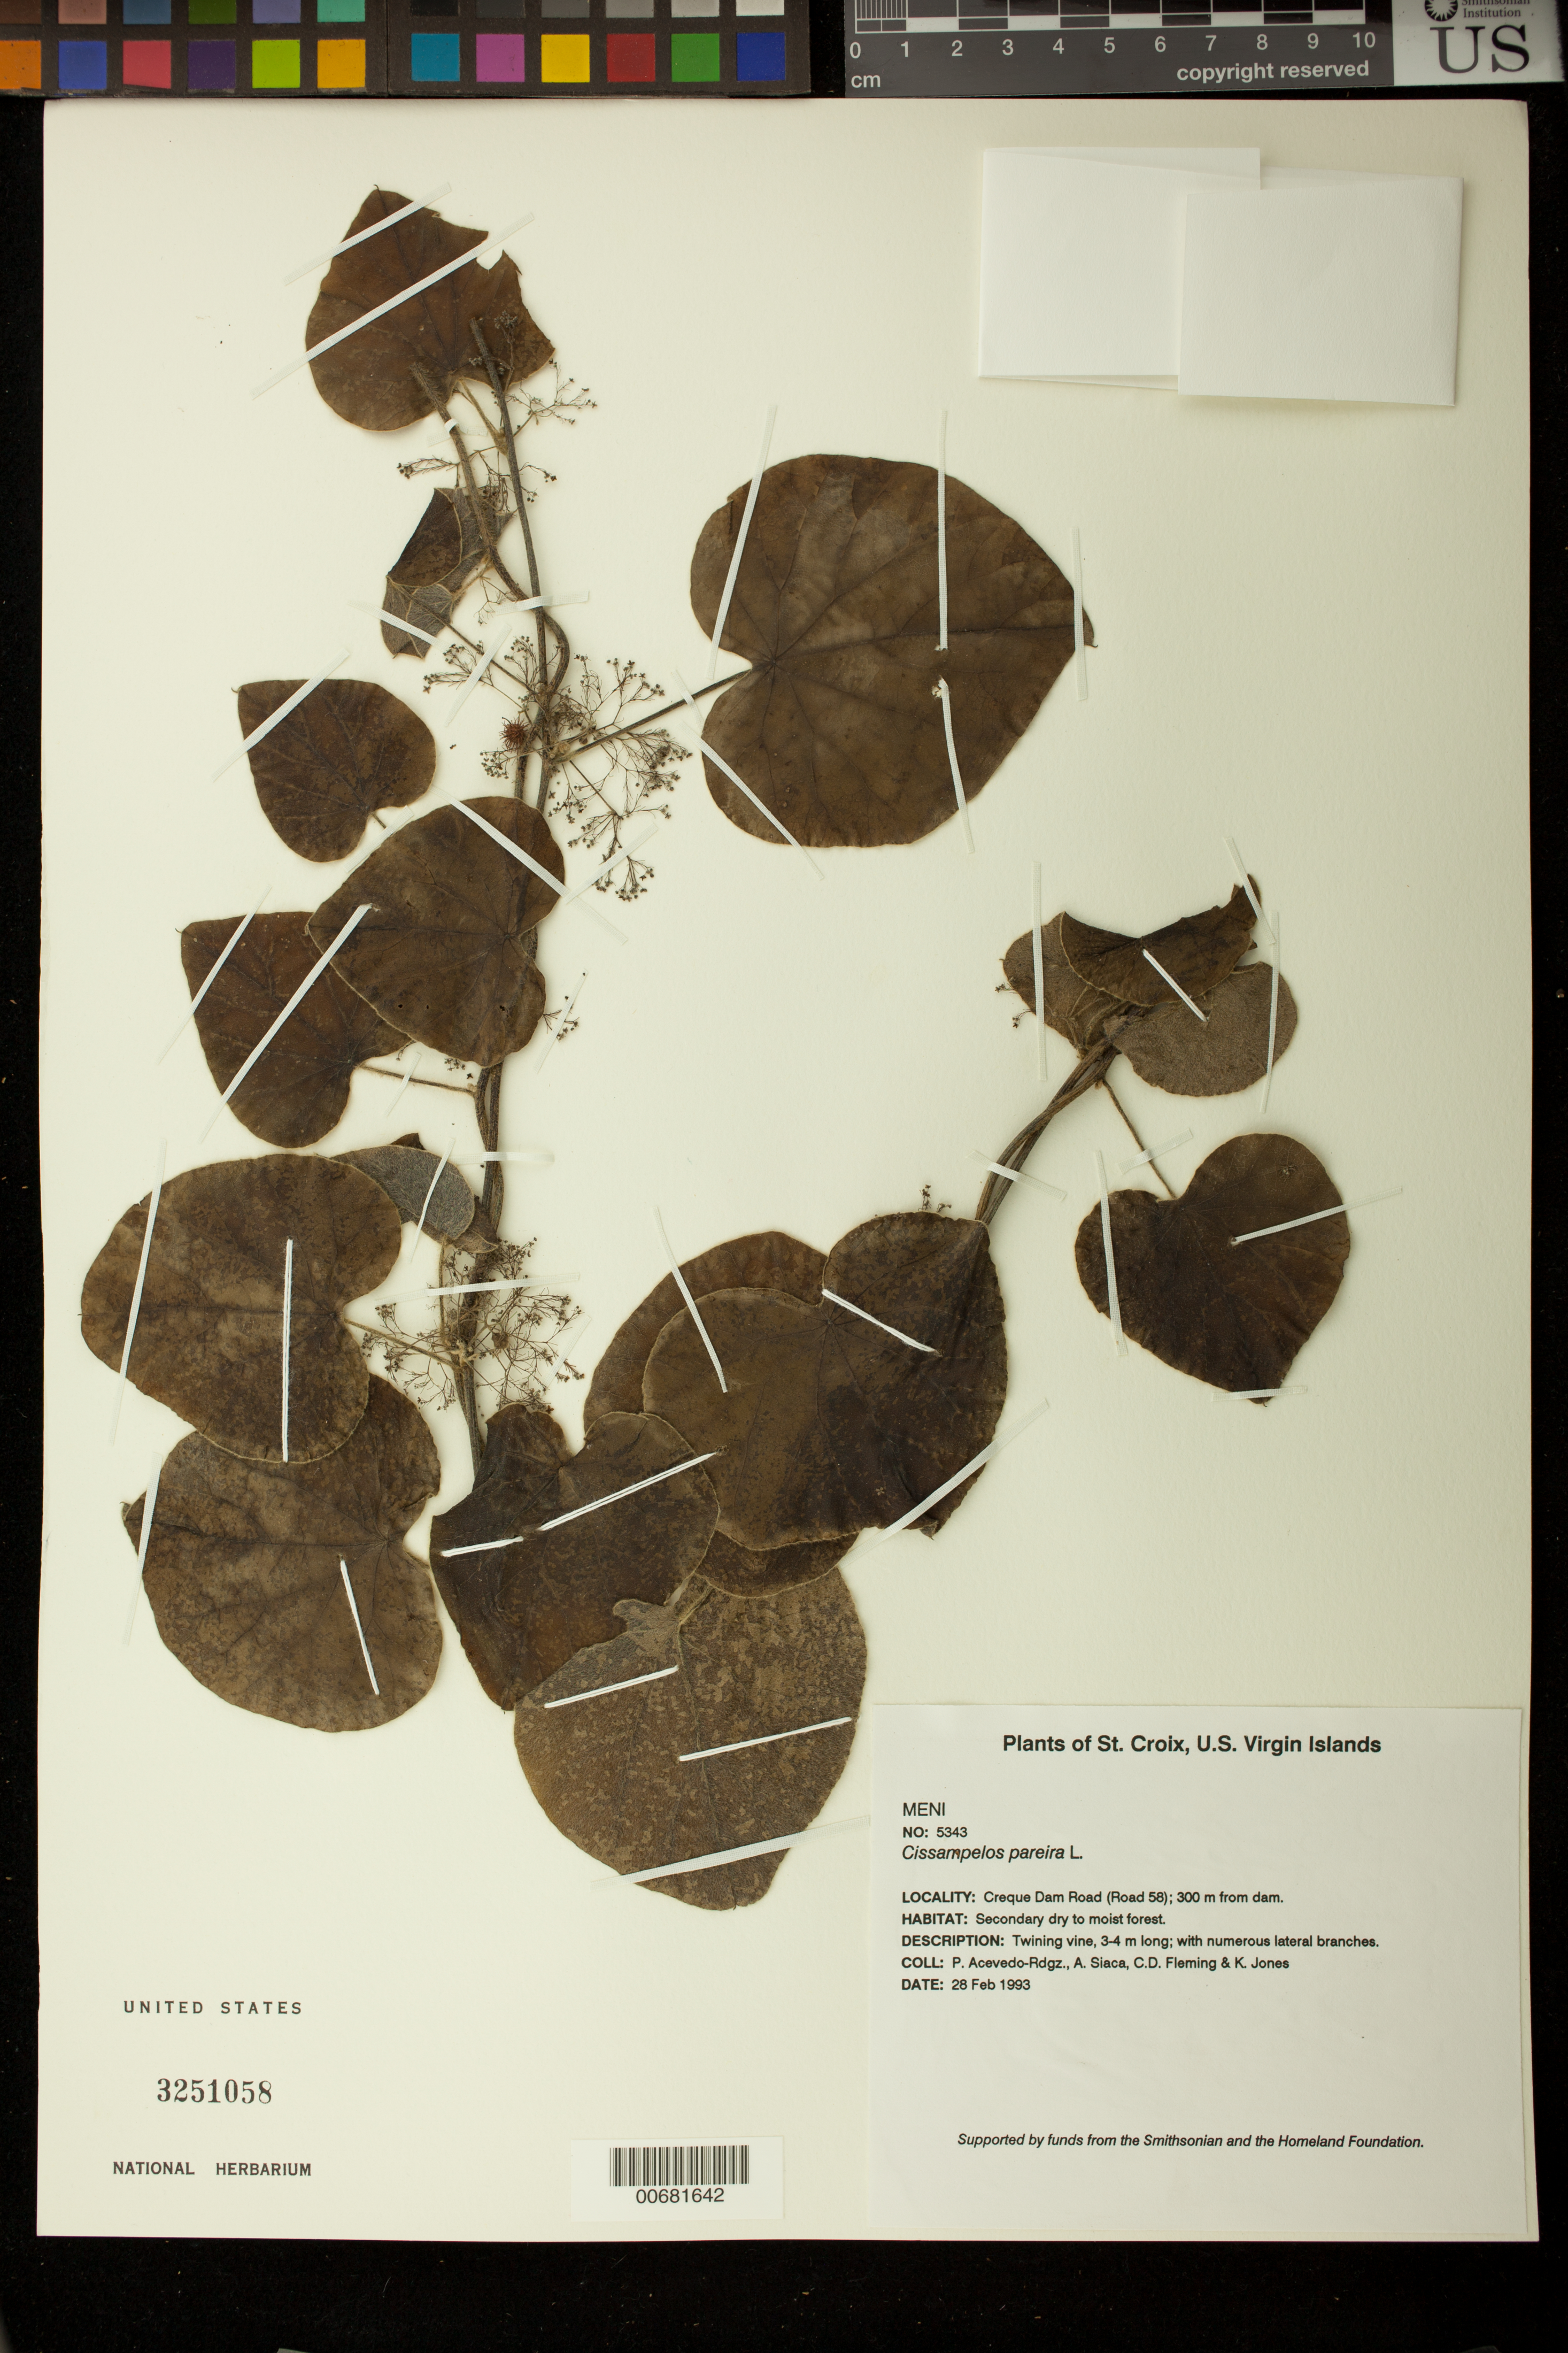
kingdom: Plantae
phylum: Tracheophyta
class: Magnoliopsida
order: Ranunculales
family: Menispermaceae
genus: Cissampelos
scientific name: Cissampelos pareira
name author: L.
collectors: P. Acevedo-Rodr., A. Siaca, C. Fleming & K. Jones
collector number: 5343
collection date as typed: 28 Feb 1993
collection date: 1993-02-28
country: U.S. Virgin Islands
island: St. Croix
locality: Creque Dam Road (Road 58); 300 m from dam.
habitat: Secondary dry to moist forest.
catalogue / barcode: US 3251058